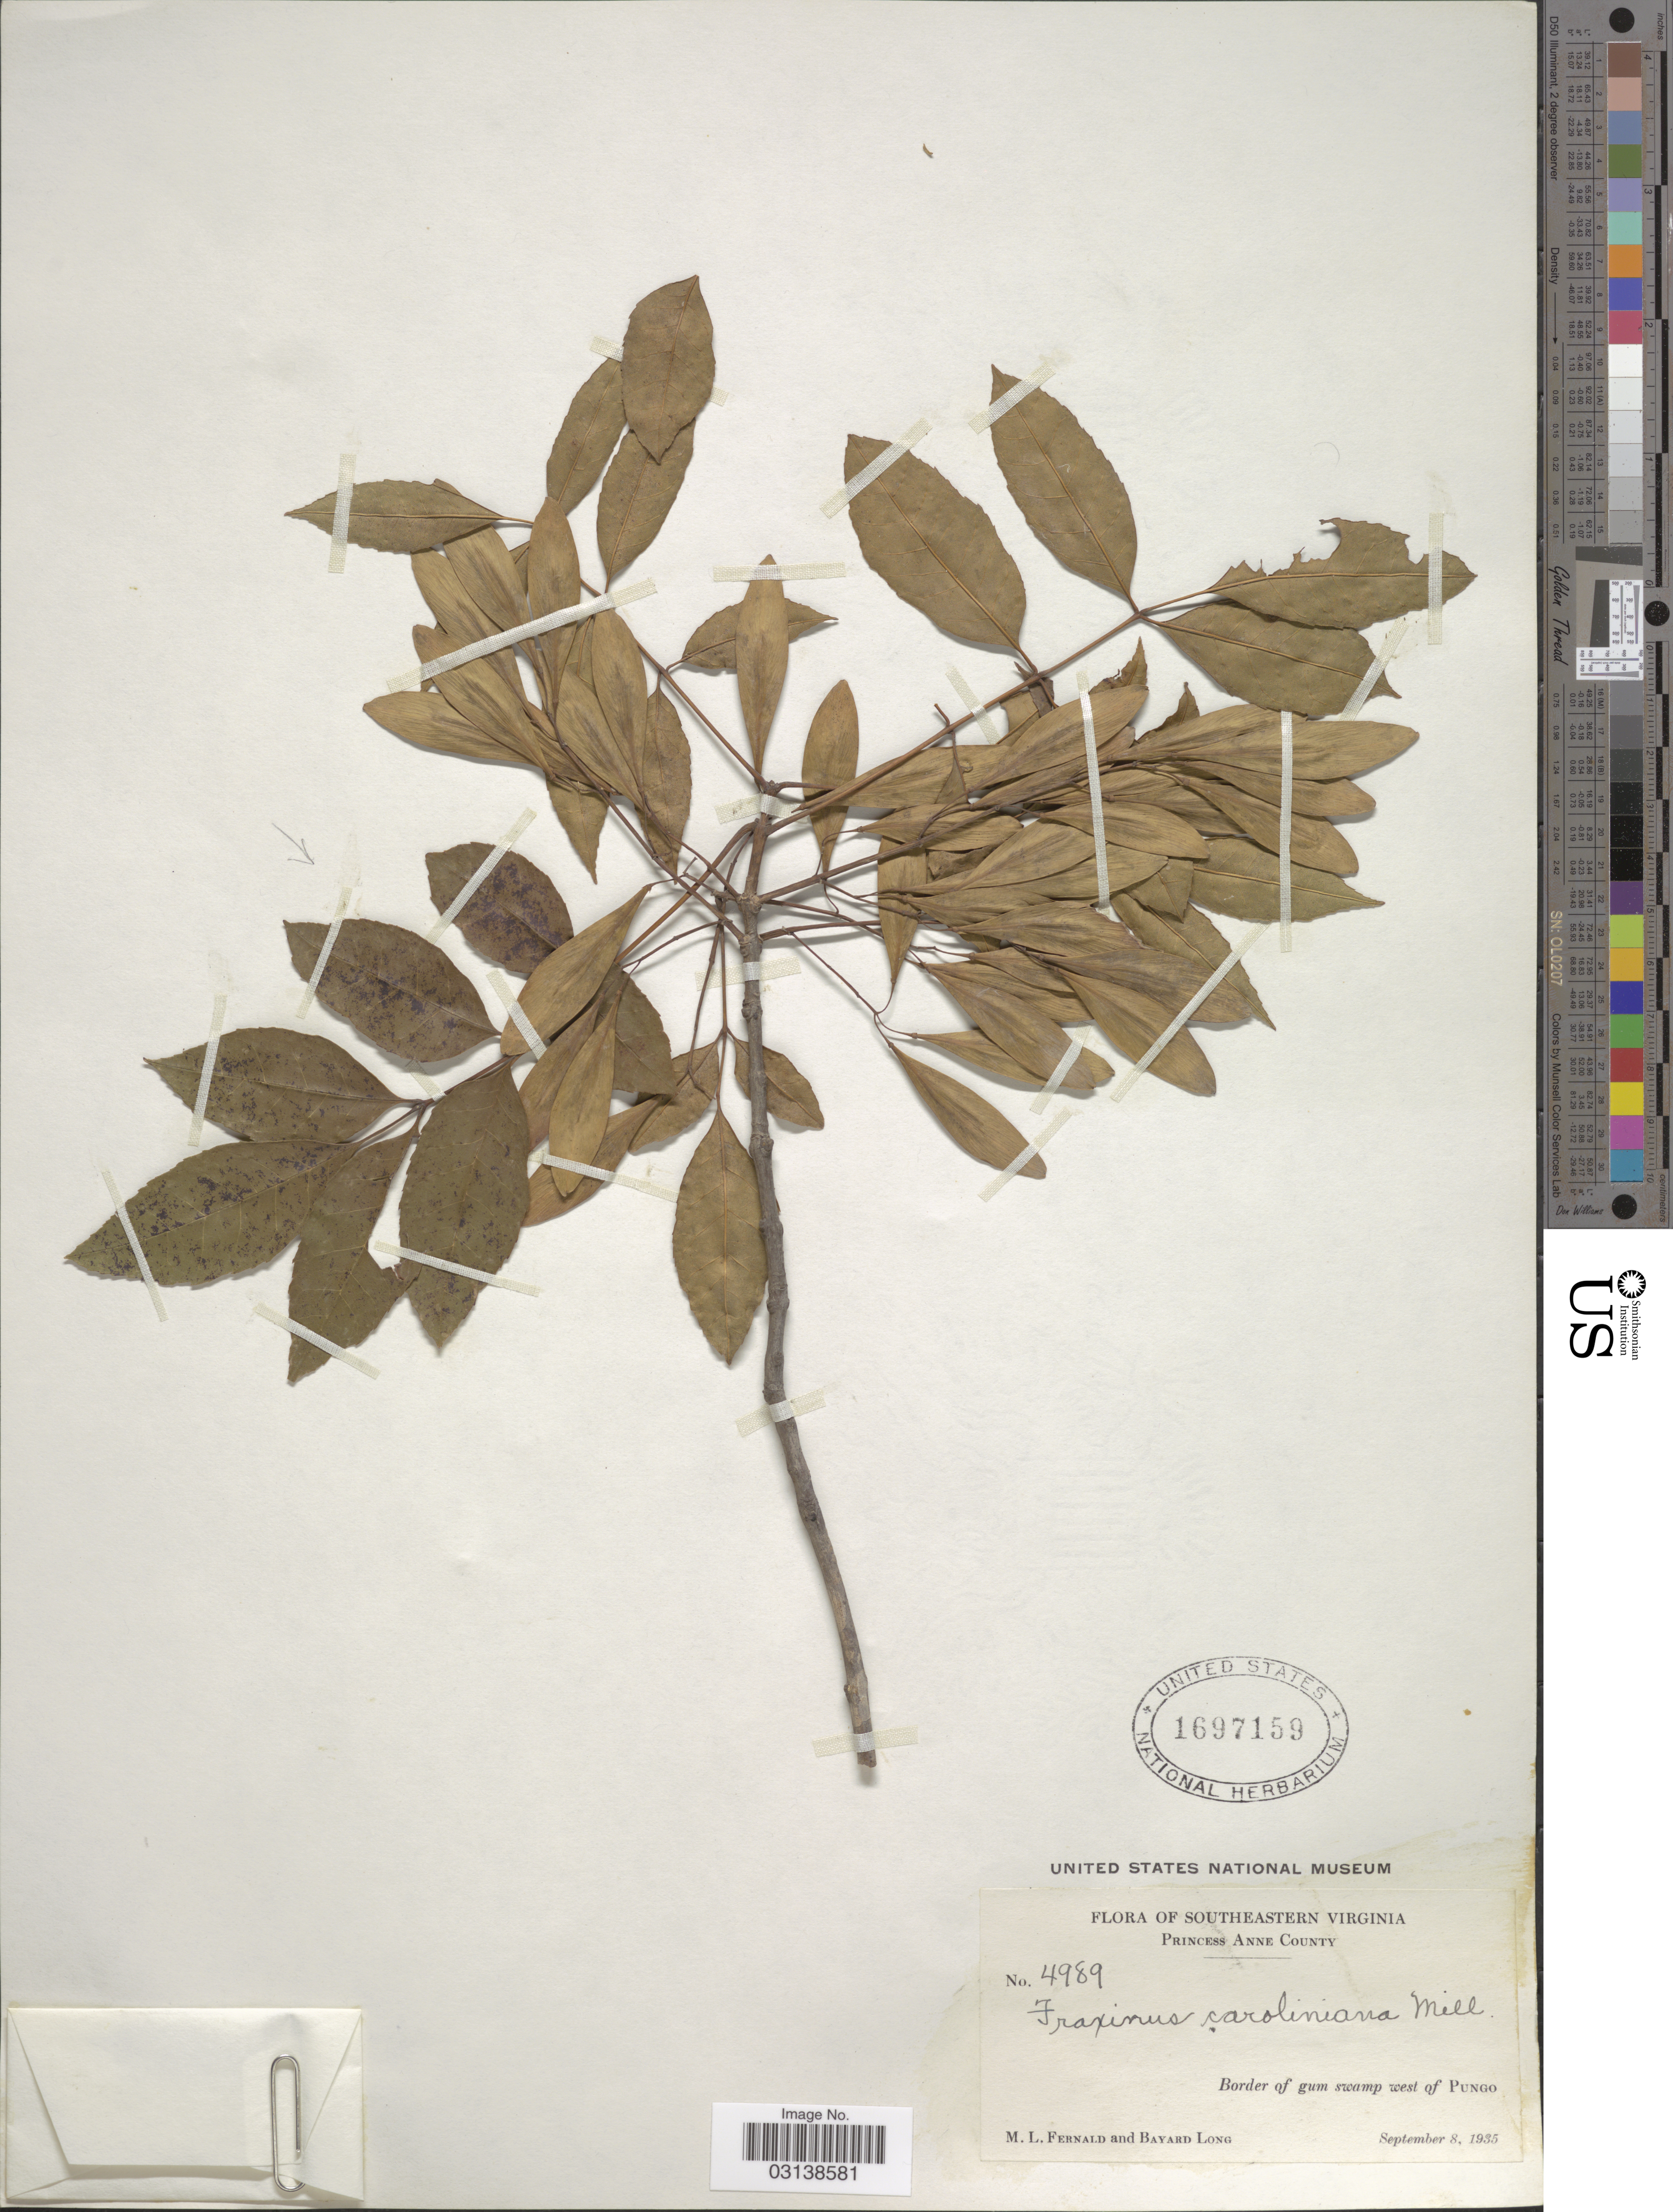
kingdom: Plantae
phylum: Tracheophyta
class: Magnoliopsida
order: Lamiales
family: Oleaceae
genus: Fraxinus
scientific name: Fraxinus caroliniana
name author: Mill.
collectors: M. L. Fernald & B. Long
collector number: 4989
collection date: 1935-09-08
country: United States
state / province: Virginia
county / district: City of Virginia Beach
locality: Southeastern Virginia, Princess Anne (=historic county name) County, Border of gum swamp west of Pungo.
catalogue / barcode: US 1697159